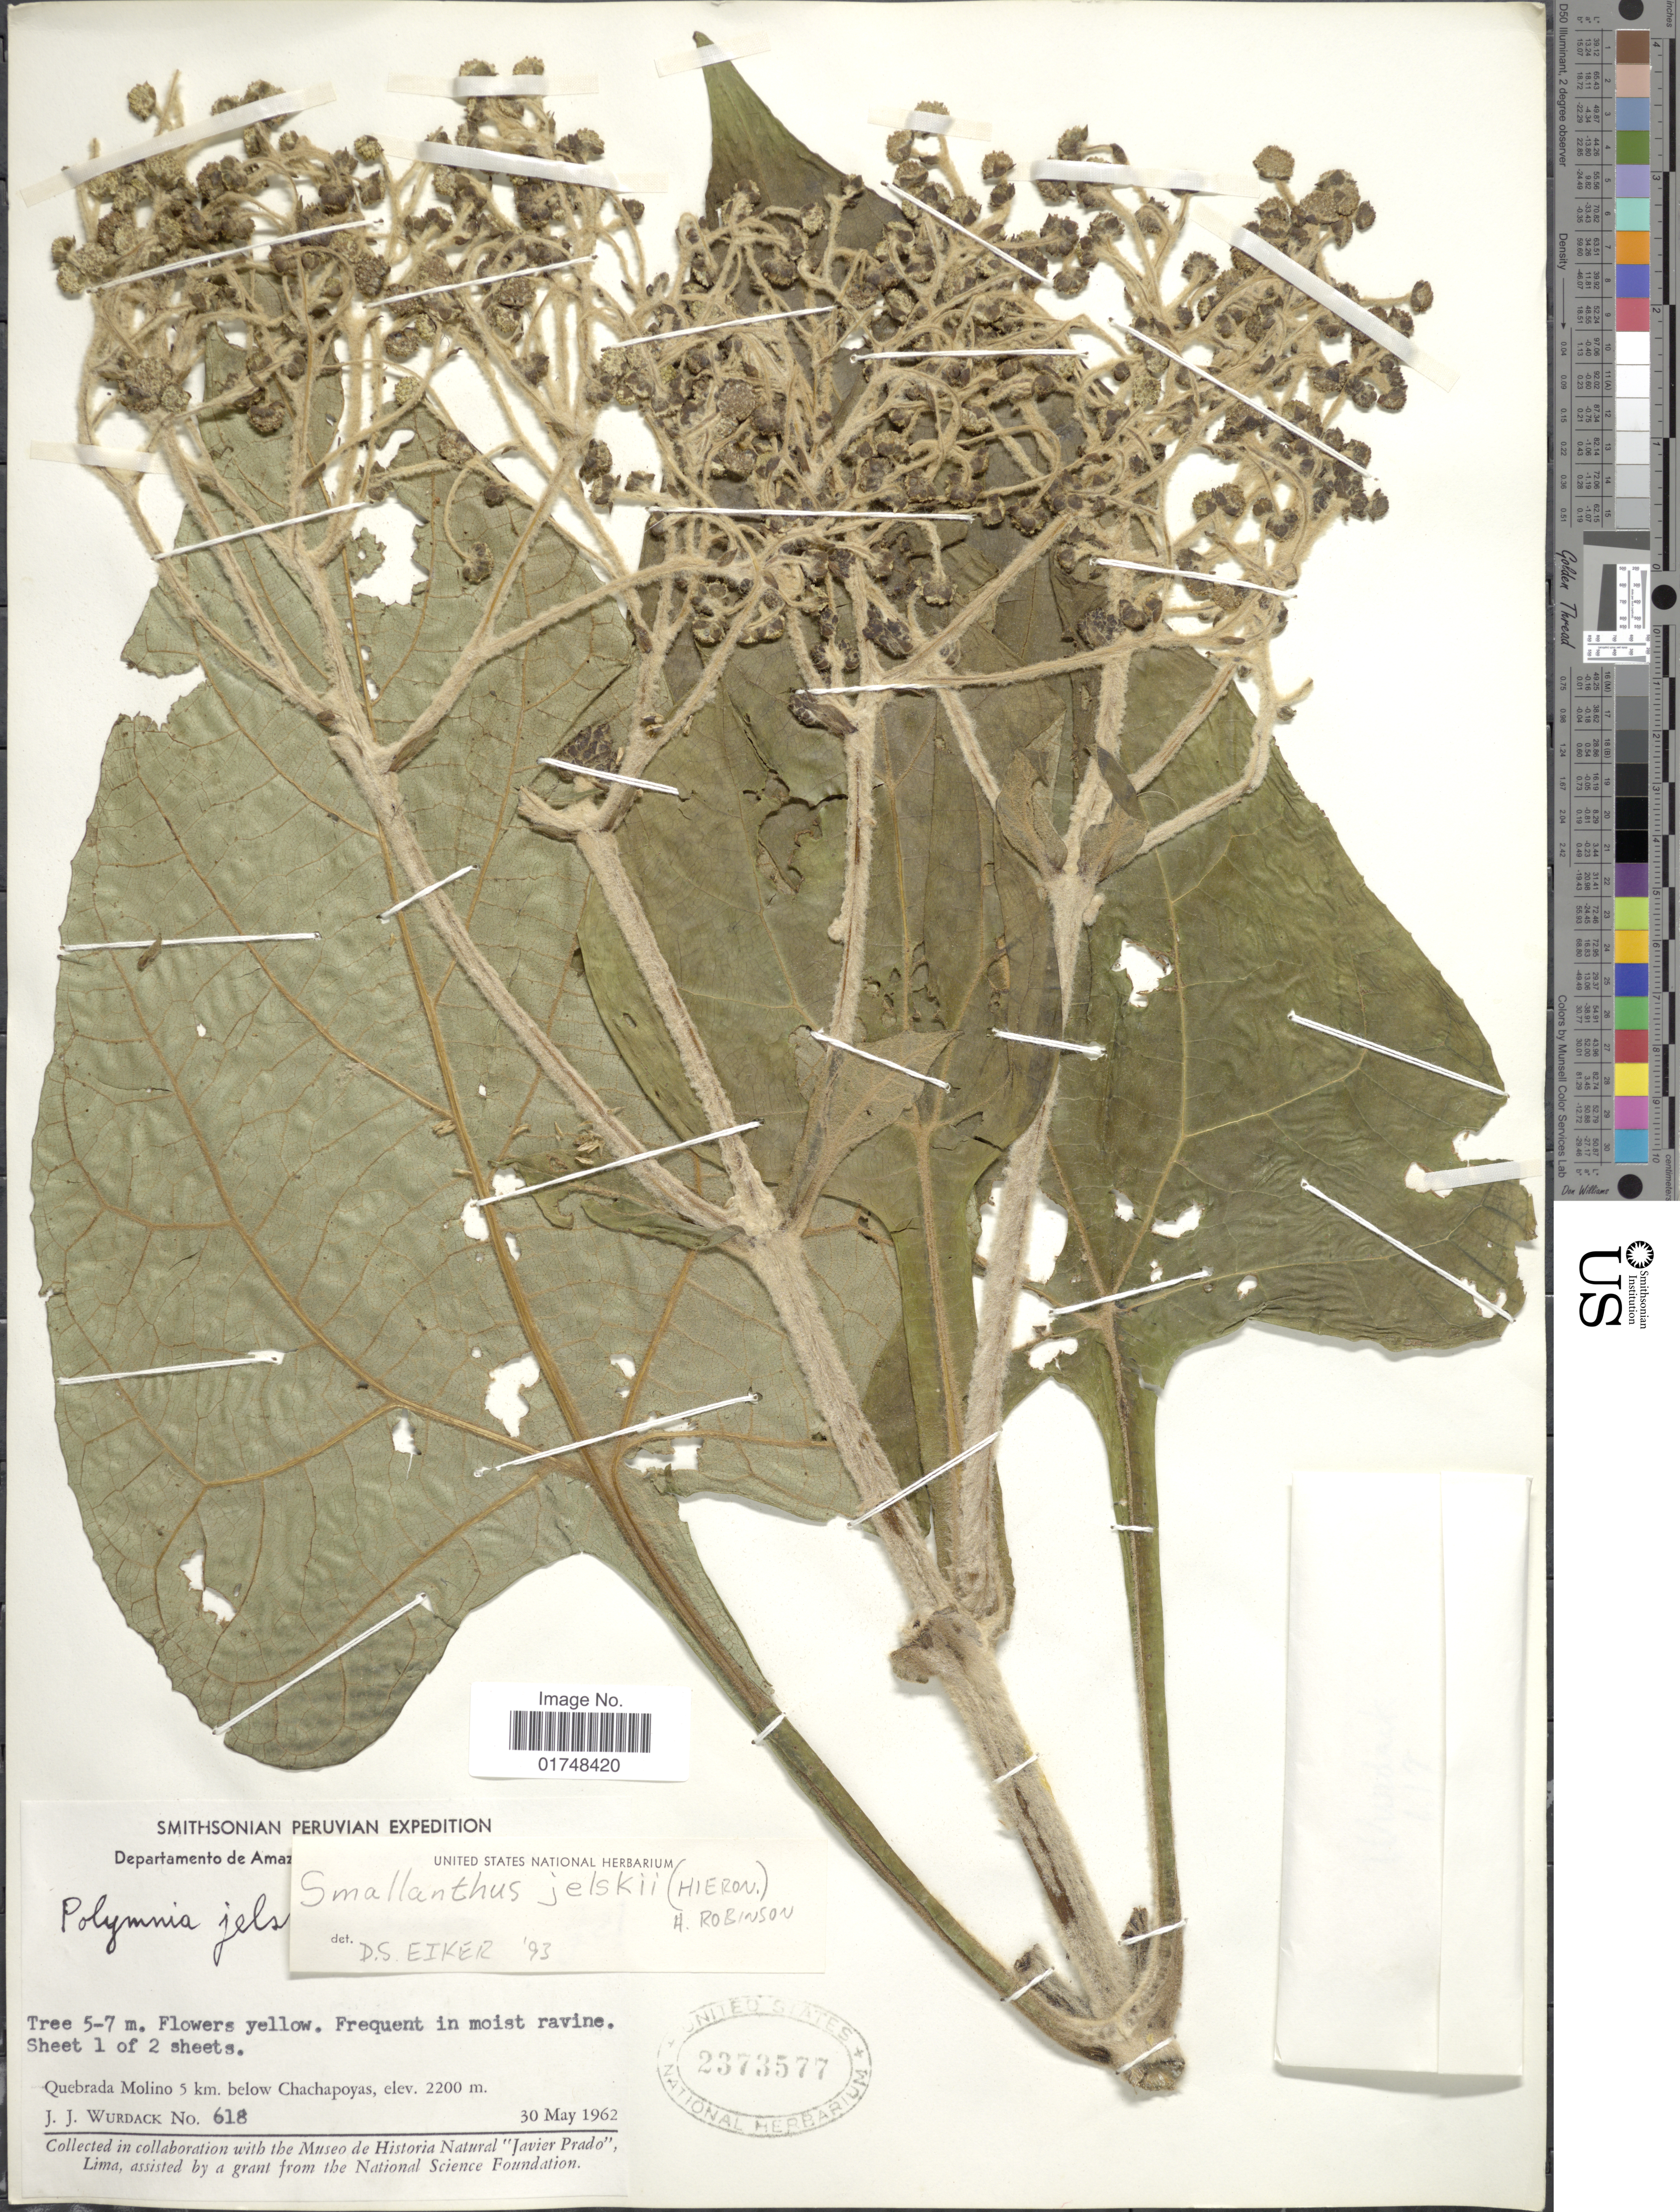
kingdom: Plantae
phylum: Tracheophyta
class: Magnoliopsida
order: Asterales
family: Asteraceae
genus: Smallanthus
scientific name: Smallanthus jelskii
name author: (Hieron.) H. Rob.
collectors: J. J. Wurdack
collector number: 618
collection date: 1962-05-30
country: Peru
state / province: Amazonas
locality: Quebrada Molino 5 km below Chachapoyas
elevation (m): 2200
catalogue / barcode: US 2373577